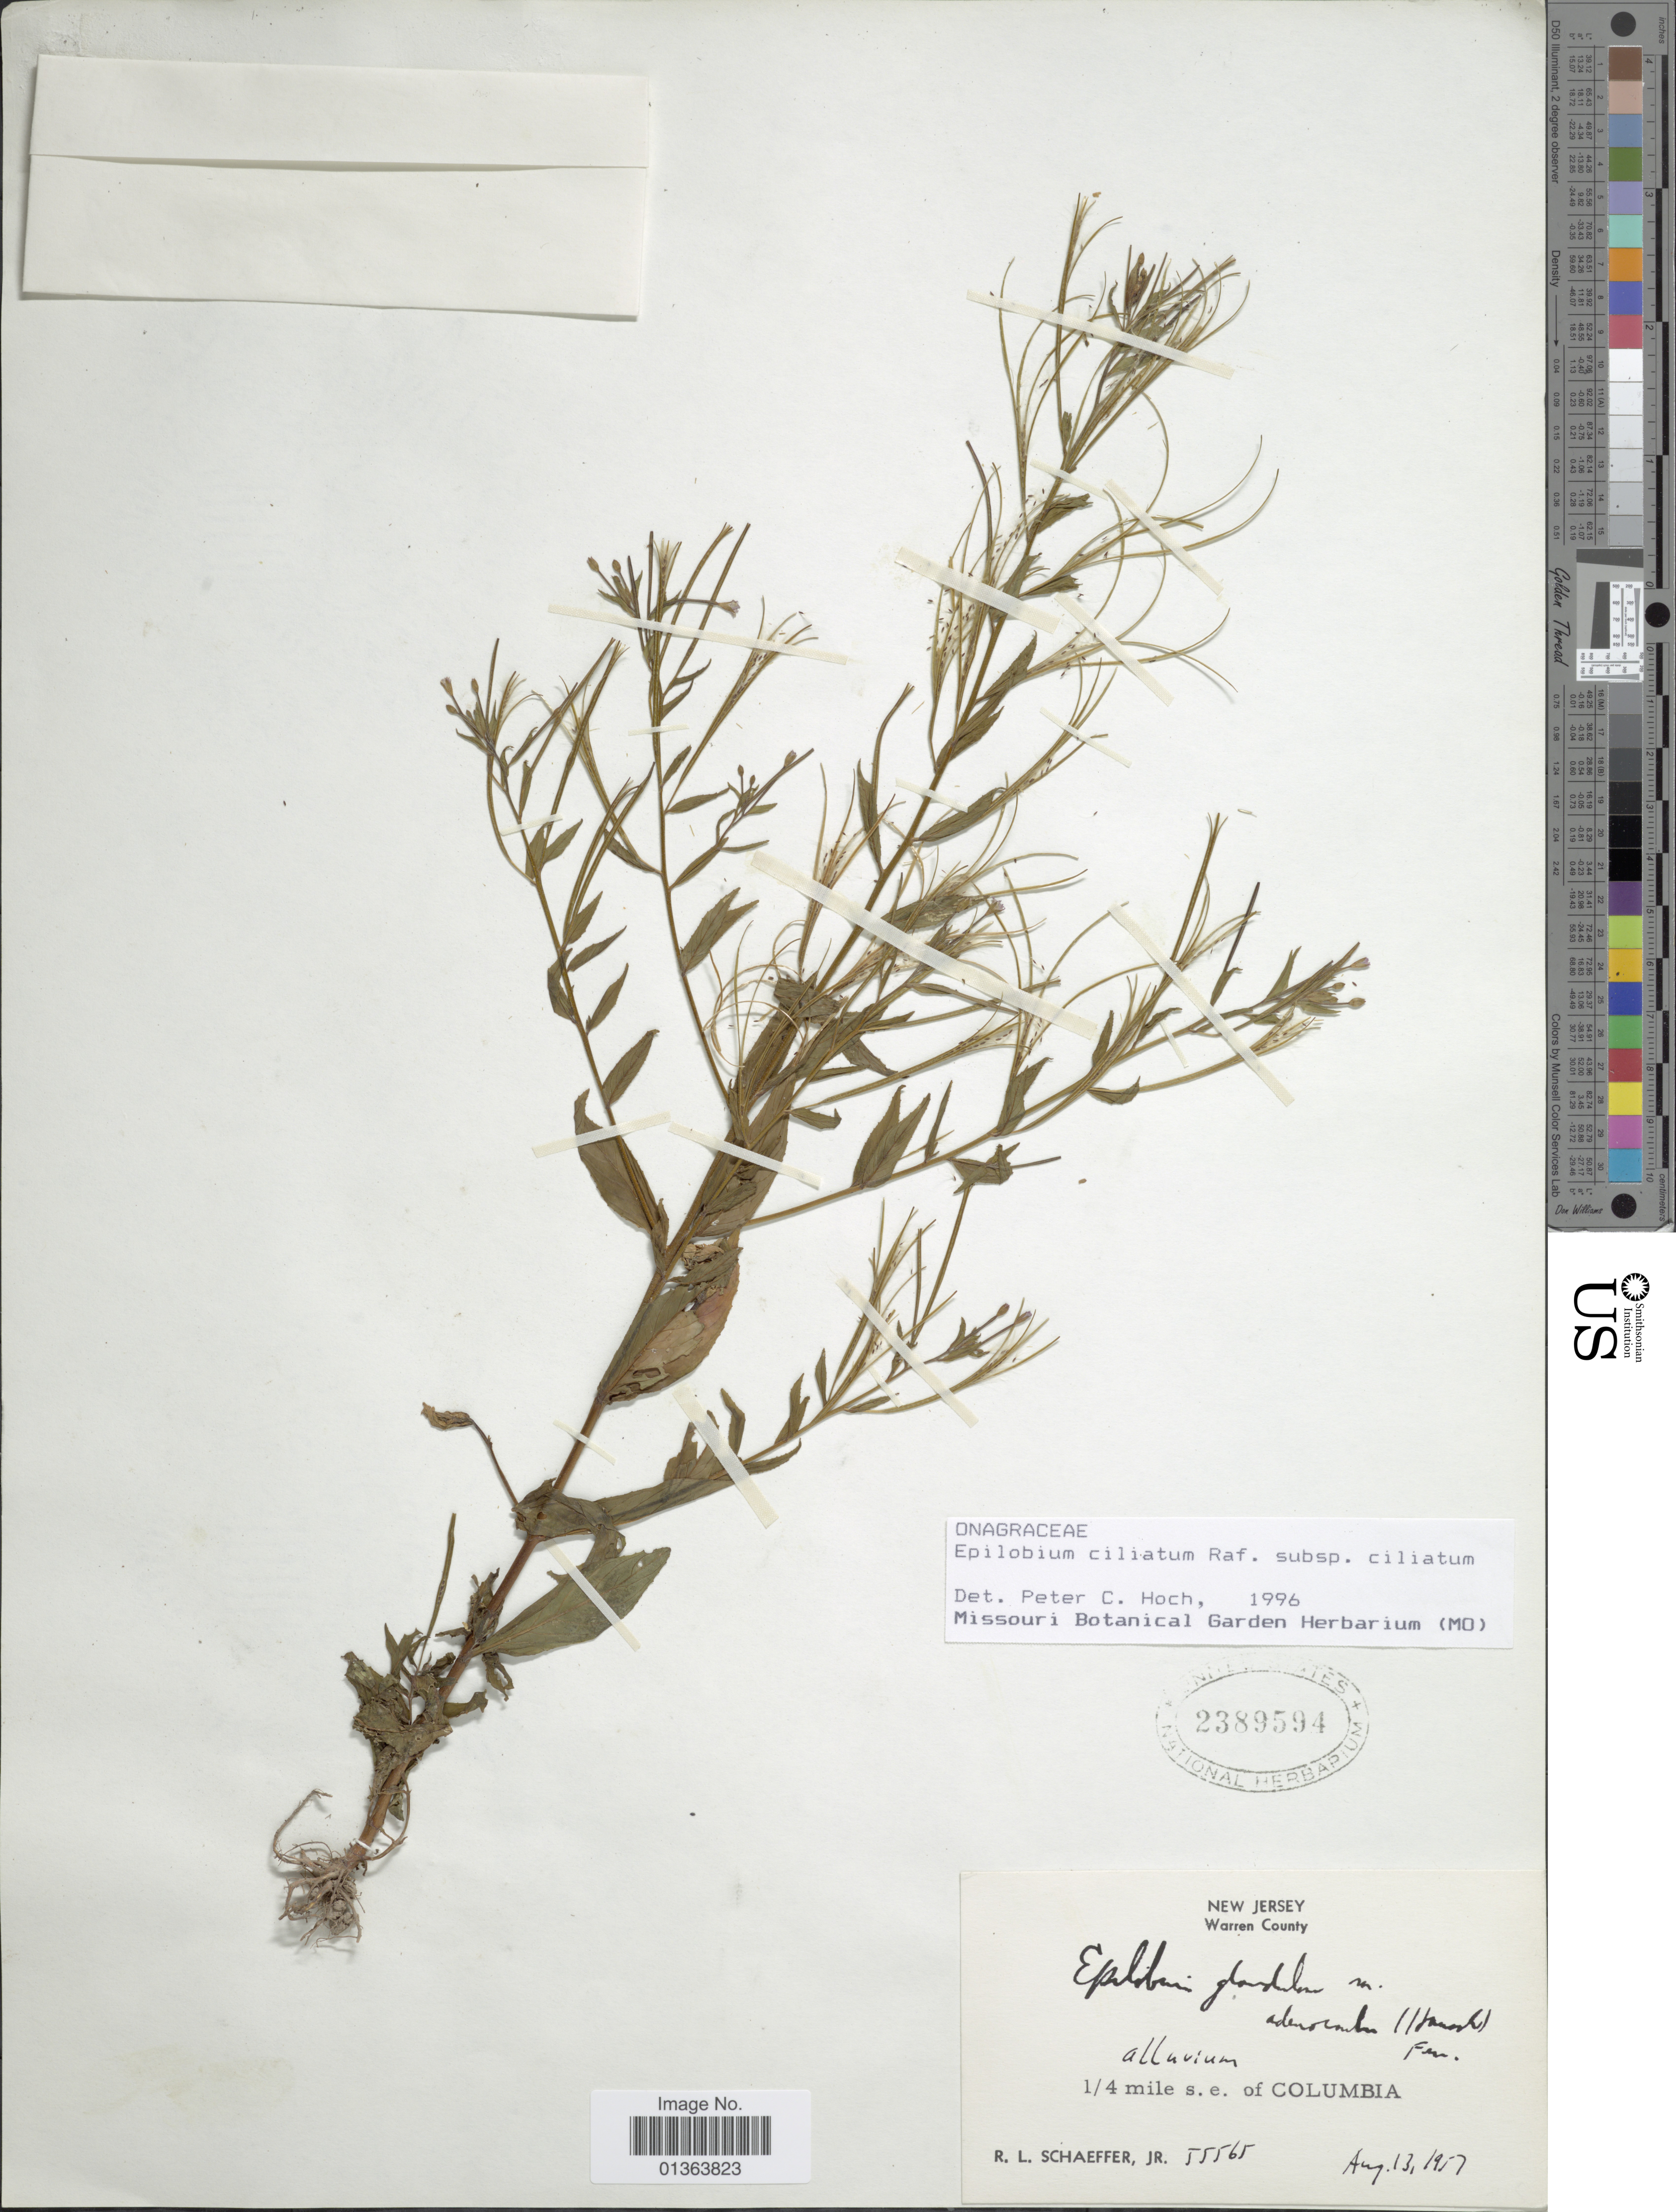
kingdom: Plantae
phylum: Tracheophyta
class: Magnoliopsida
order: Myrtales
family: Onagraceae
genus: Epilobium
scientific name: Epilobium ciliatum subsp. ciliatum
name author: Raf.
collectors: R. L. Schaeffer Jr.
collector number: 55565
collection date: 1957-08-13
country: United States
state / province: New Jersey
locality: Warren County. 1/4 mile s.e. of Columbia.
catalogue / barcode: US 2389594